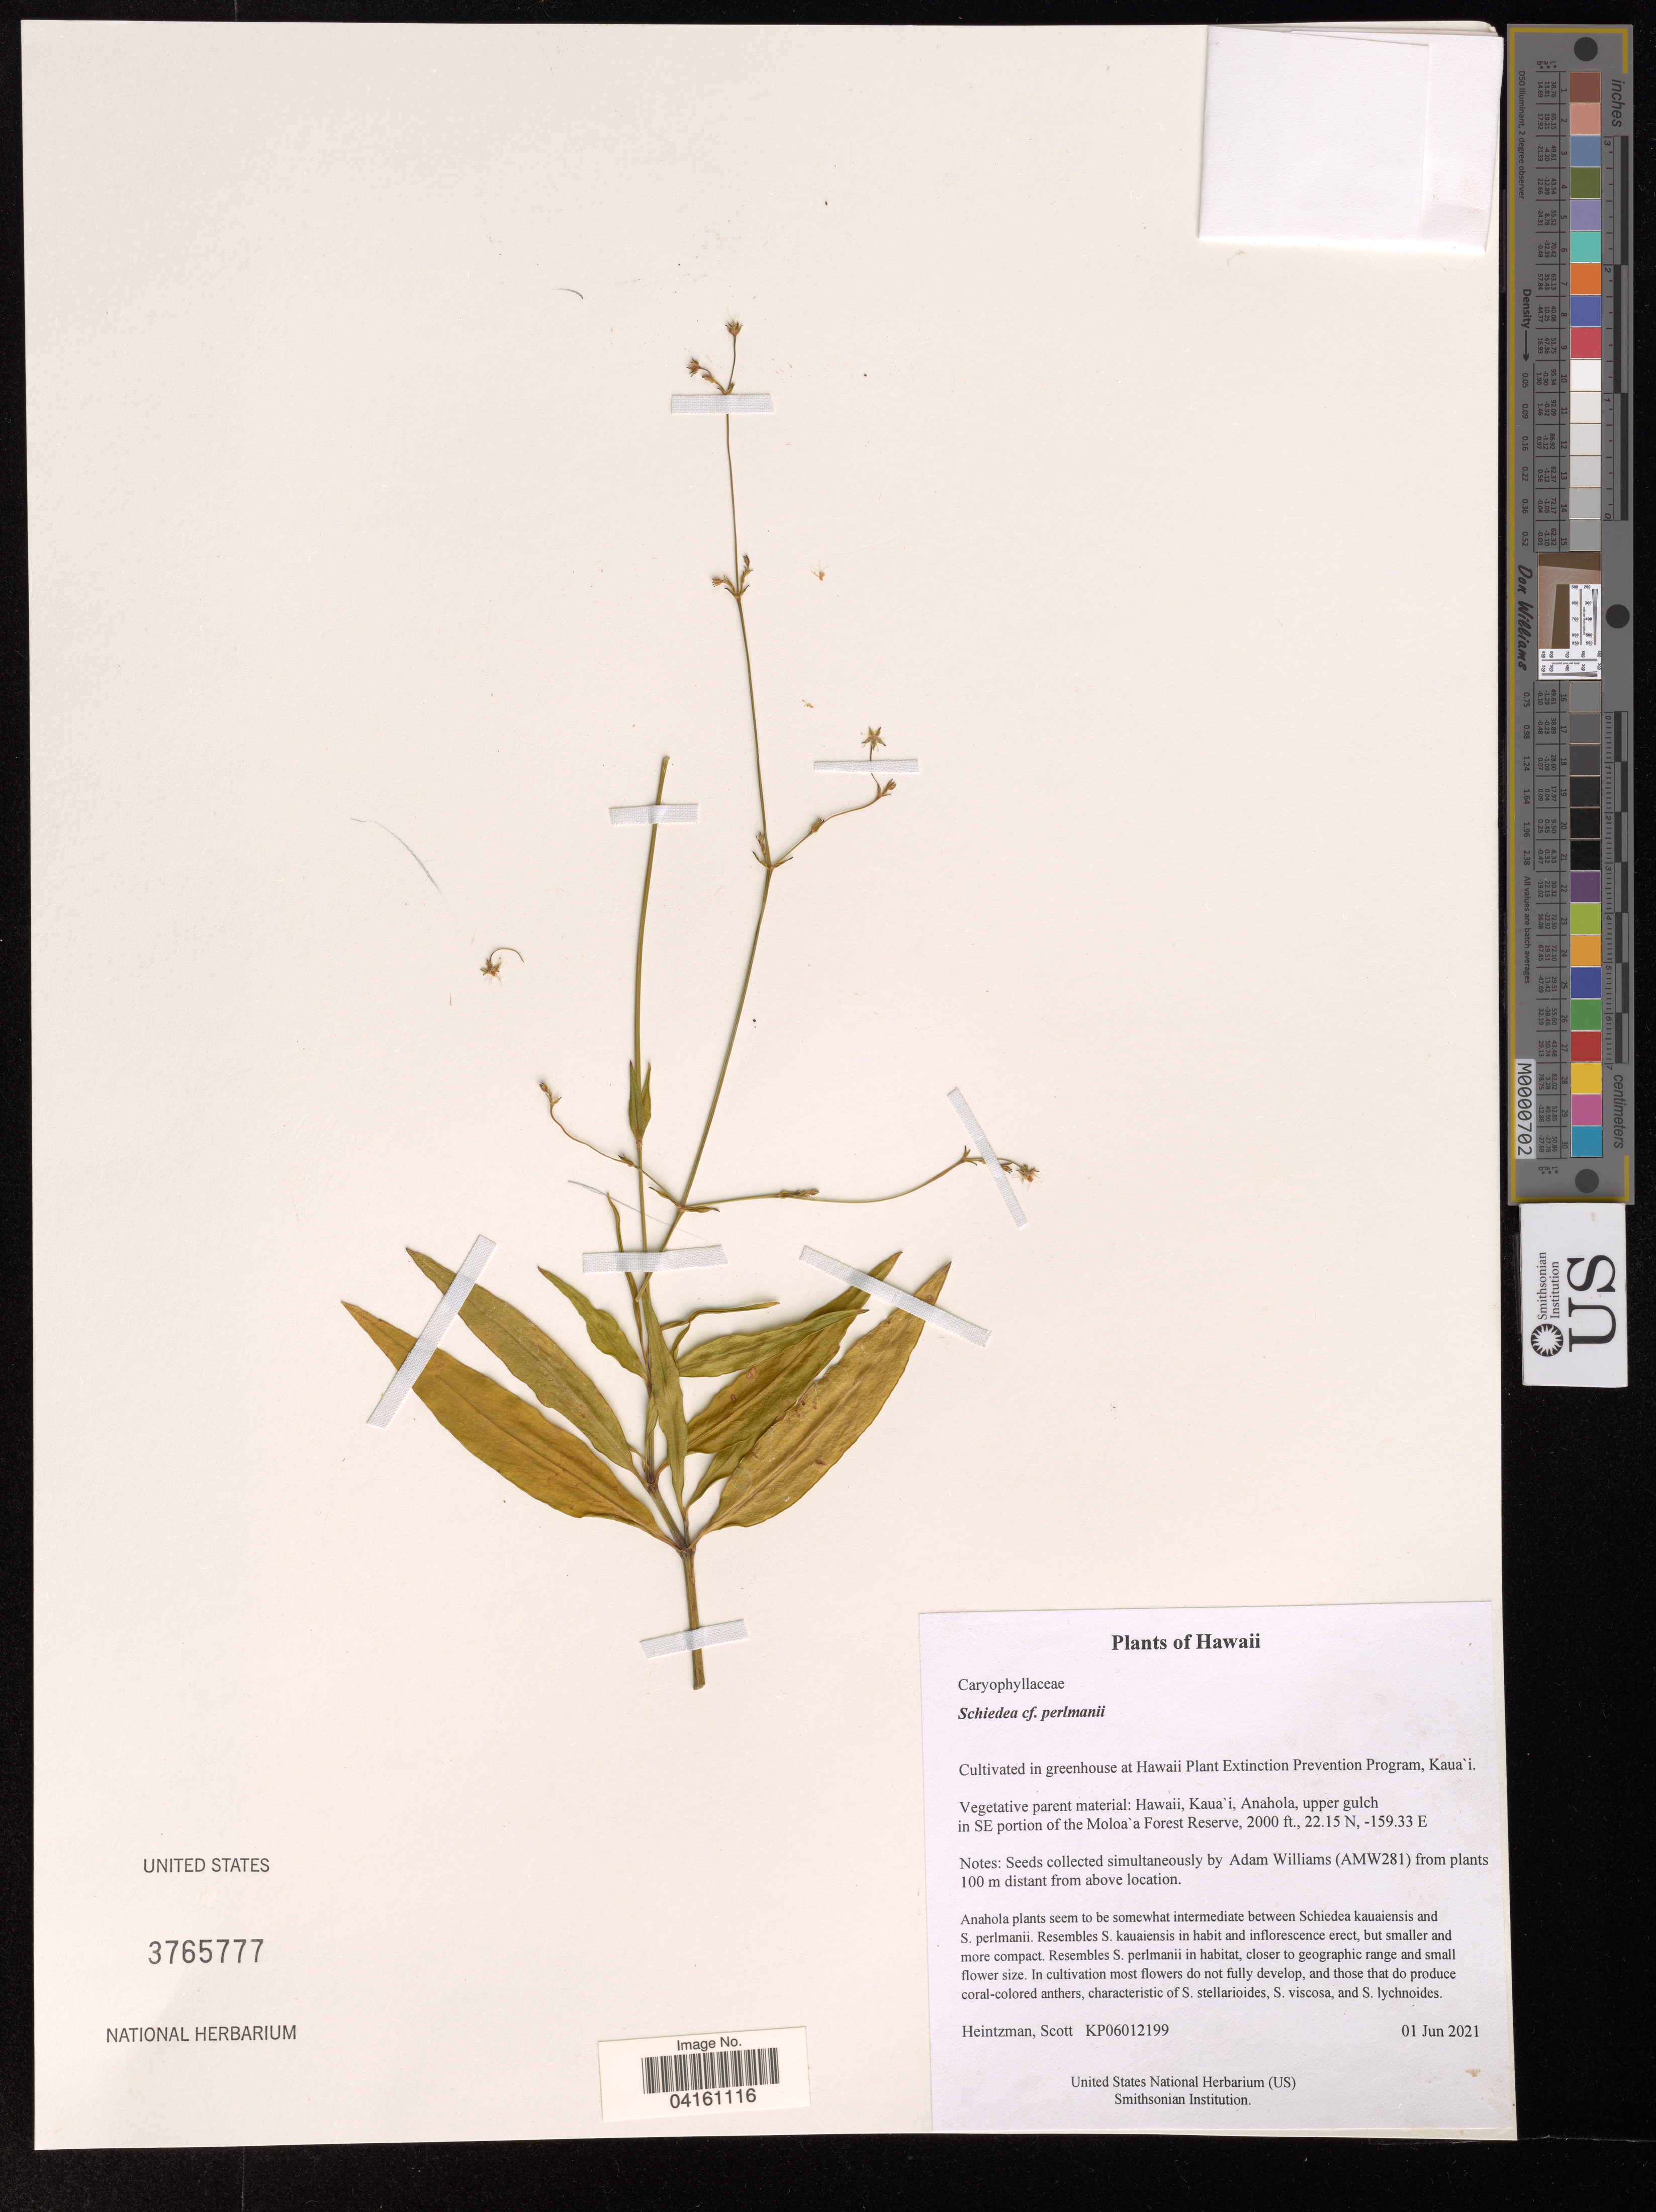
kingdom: Plantae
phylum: Tracheophyta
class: Magnoliopsida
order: Caryophyllales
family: Caryophyllaceae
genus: Schiedea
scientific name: Schiedea kauaiensis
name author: H. St. John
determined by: Wagner, W. L., (BOT), Smithsonian Institution - National Museum of Natural History (UNITED STATES)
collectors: S. Heintzman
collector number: KP06012199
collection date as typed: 1 Jun 2021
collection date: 2021-06-01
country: United States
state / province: Hawaii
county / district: Kauai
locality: Cultivated in Greenhouse at Hawaii Plant Extinction Prevention Program. Kaua'i.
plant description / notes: Vegetative parent material: Hawaii, Kaua'i. anahola, upper gulch in SE portion of the Moloa'a Forest Reserve.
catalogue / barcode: US 3765777